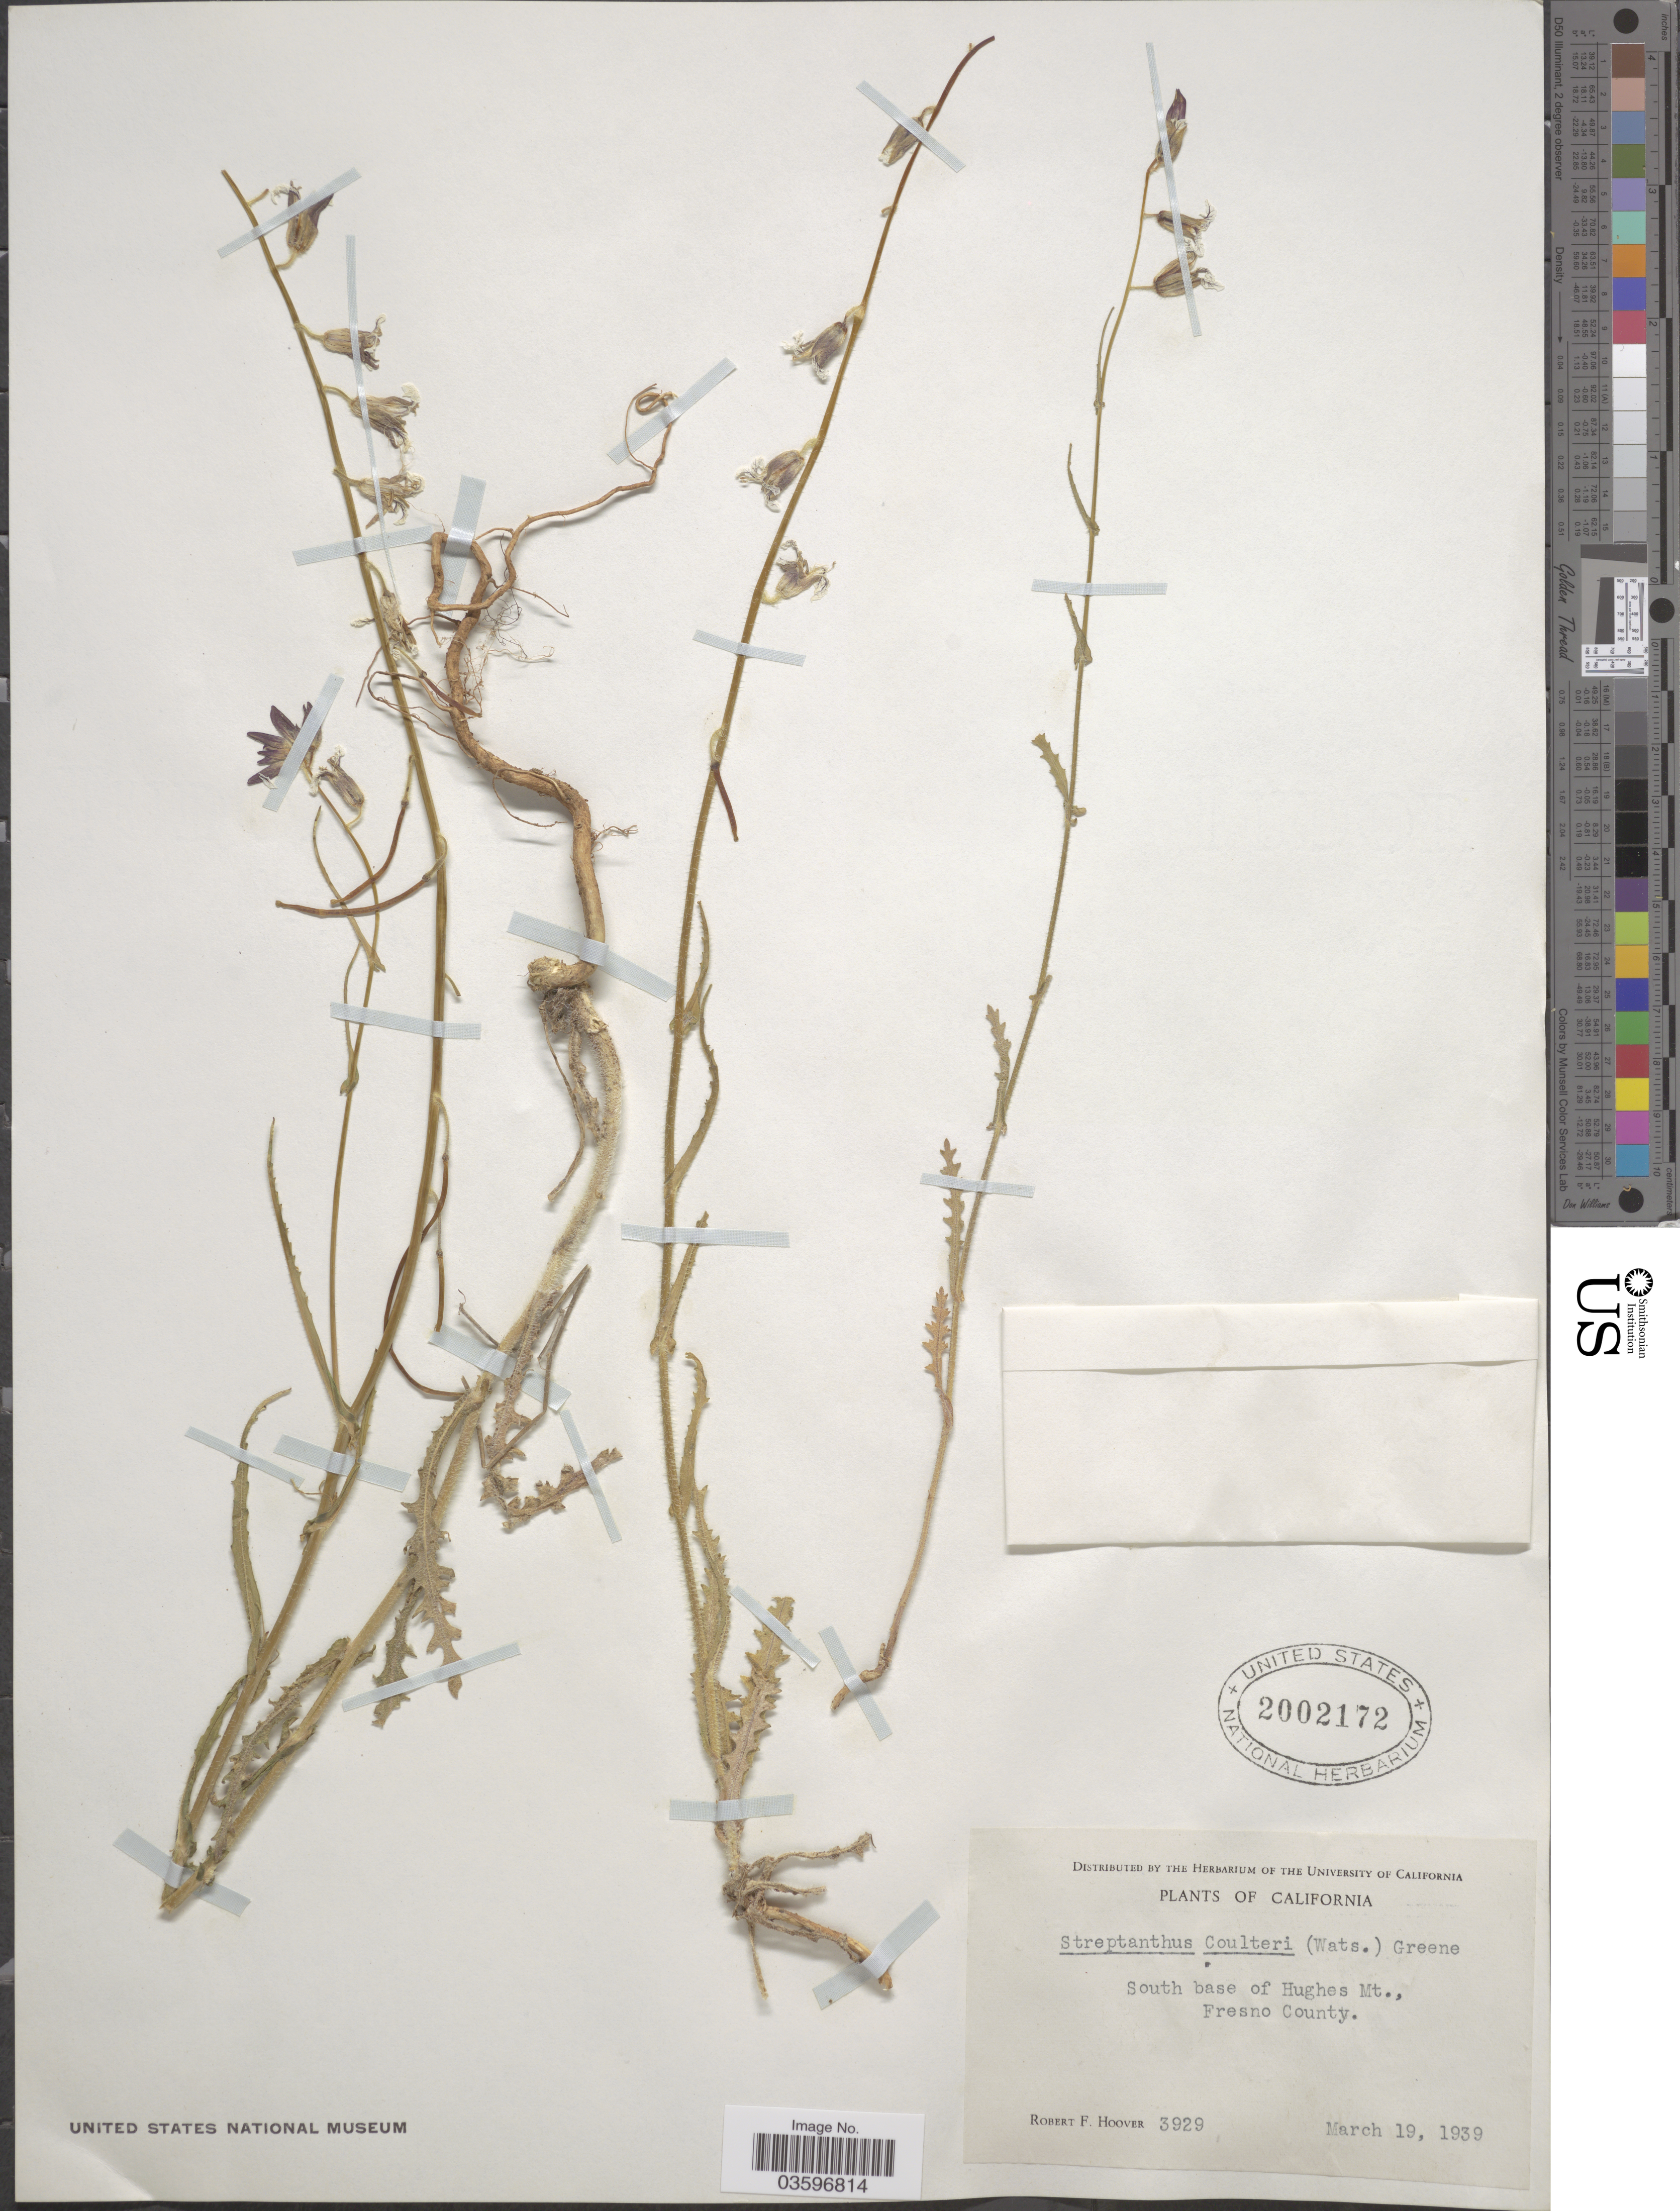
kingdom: Plantae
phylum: Tracheophyta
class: Magnoliopsida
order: Brassicales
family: Brassicaceae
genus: Caulanthus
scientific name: Caulanthus coulteri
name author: S. Watson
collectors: R. F. Hoover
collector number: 3929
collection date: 1939-03-19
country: United States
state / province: California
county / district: Fresno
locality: South base of Hughes Mt., Fresno County.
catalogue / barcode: US 2002172